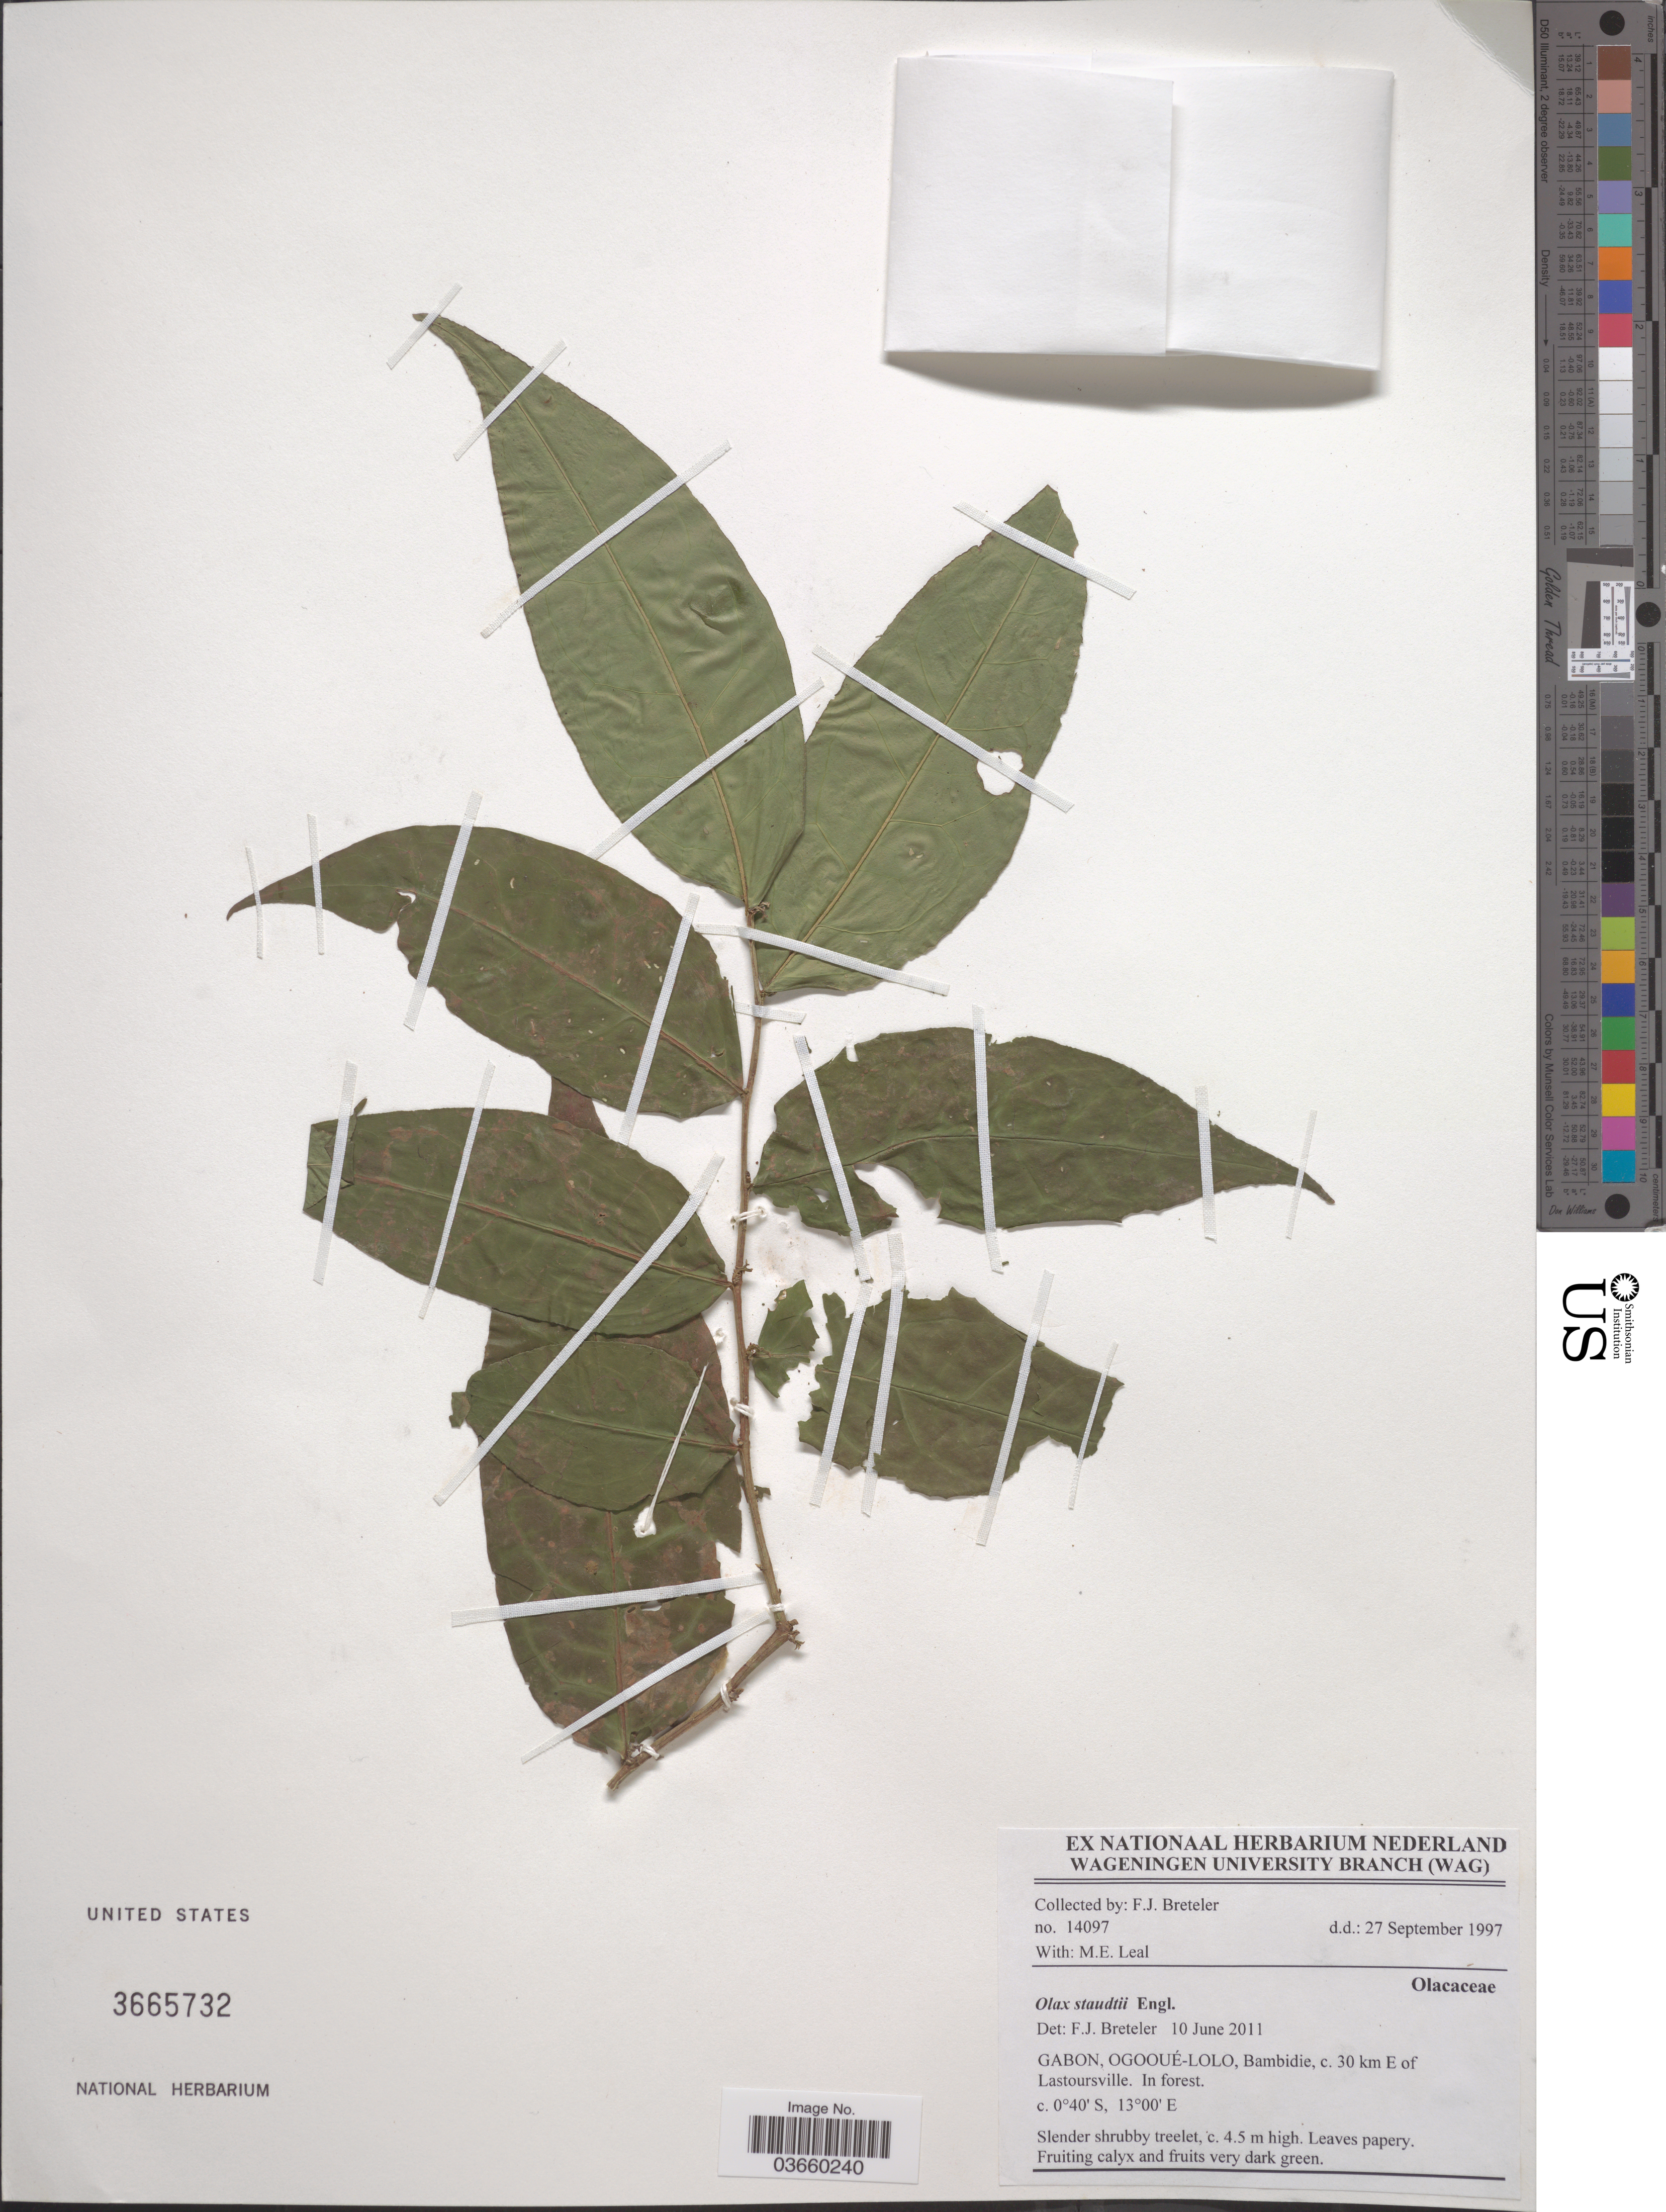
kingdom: Plantae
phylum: Tracheophyta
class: Magnoliopsida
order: Santalales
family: Olacaceae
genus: Olax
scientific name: Olax staudtii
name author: Engl.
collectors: F. J. Breteler & M. E. Leal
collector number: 14097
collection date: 1997-09-27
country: Gabon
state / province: Ogooue-Lolo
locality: Bambidie, c. 30 km E of Lastoursville. In forest.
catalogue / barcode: US 3665732